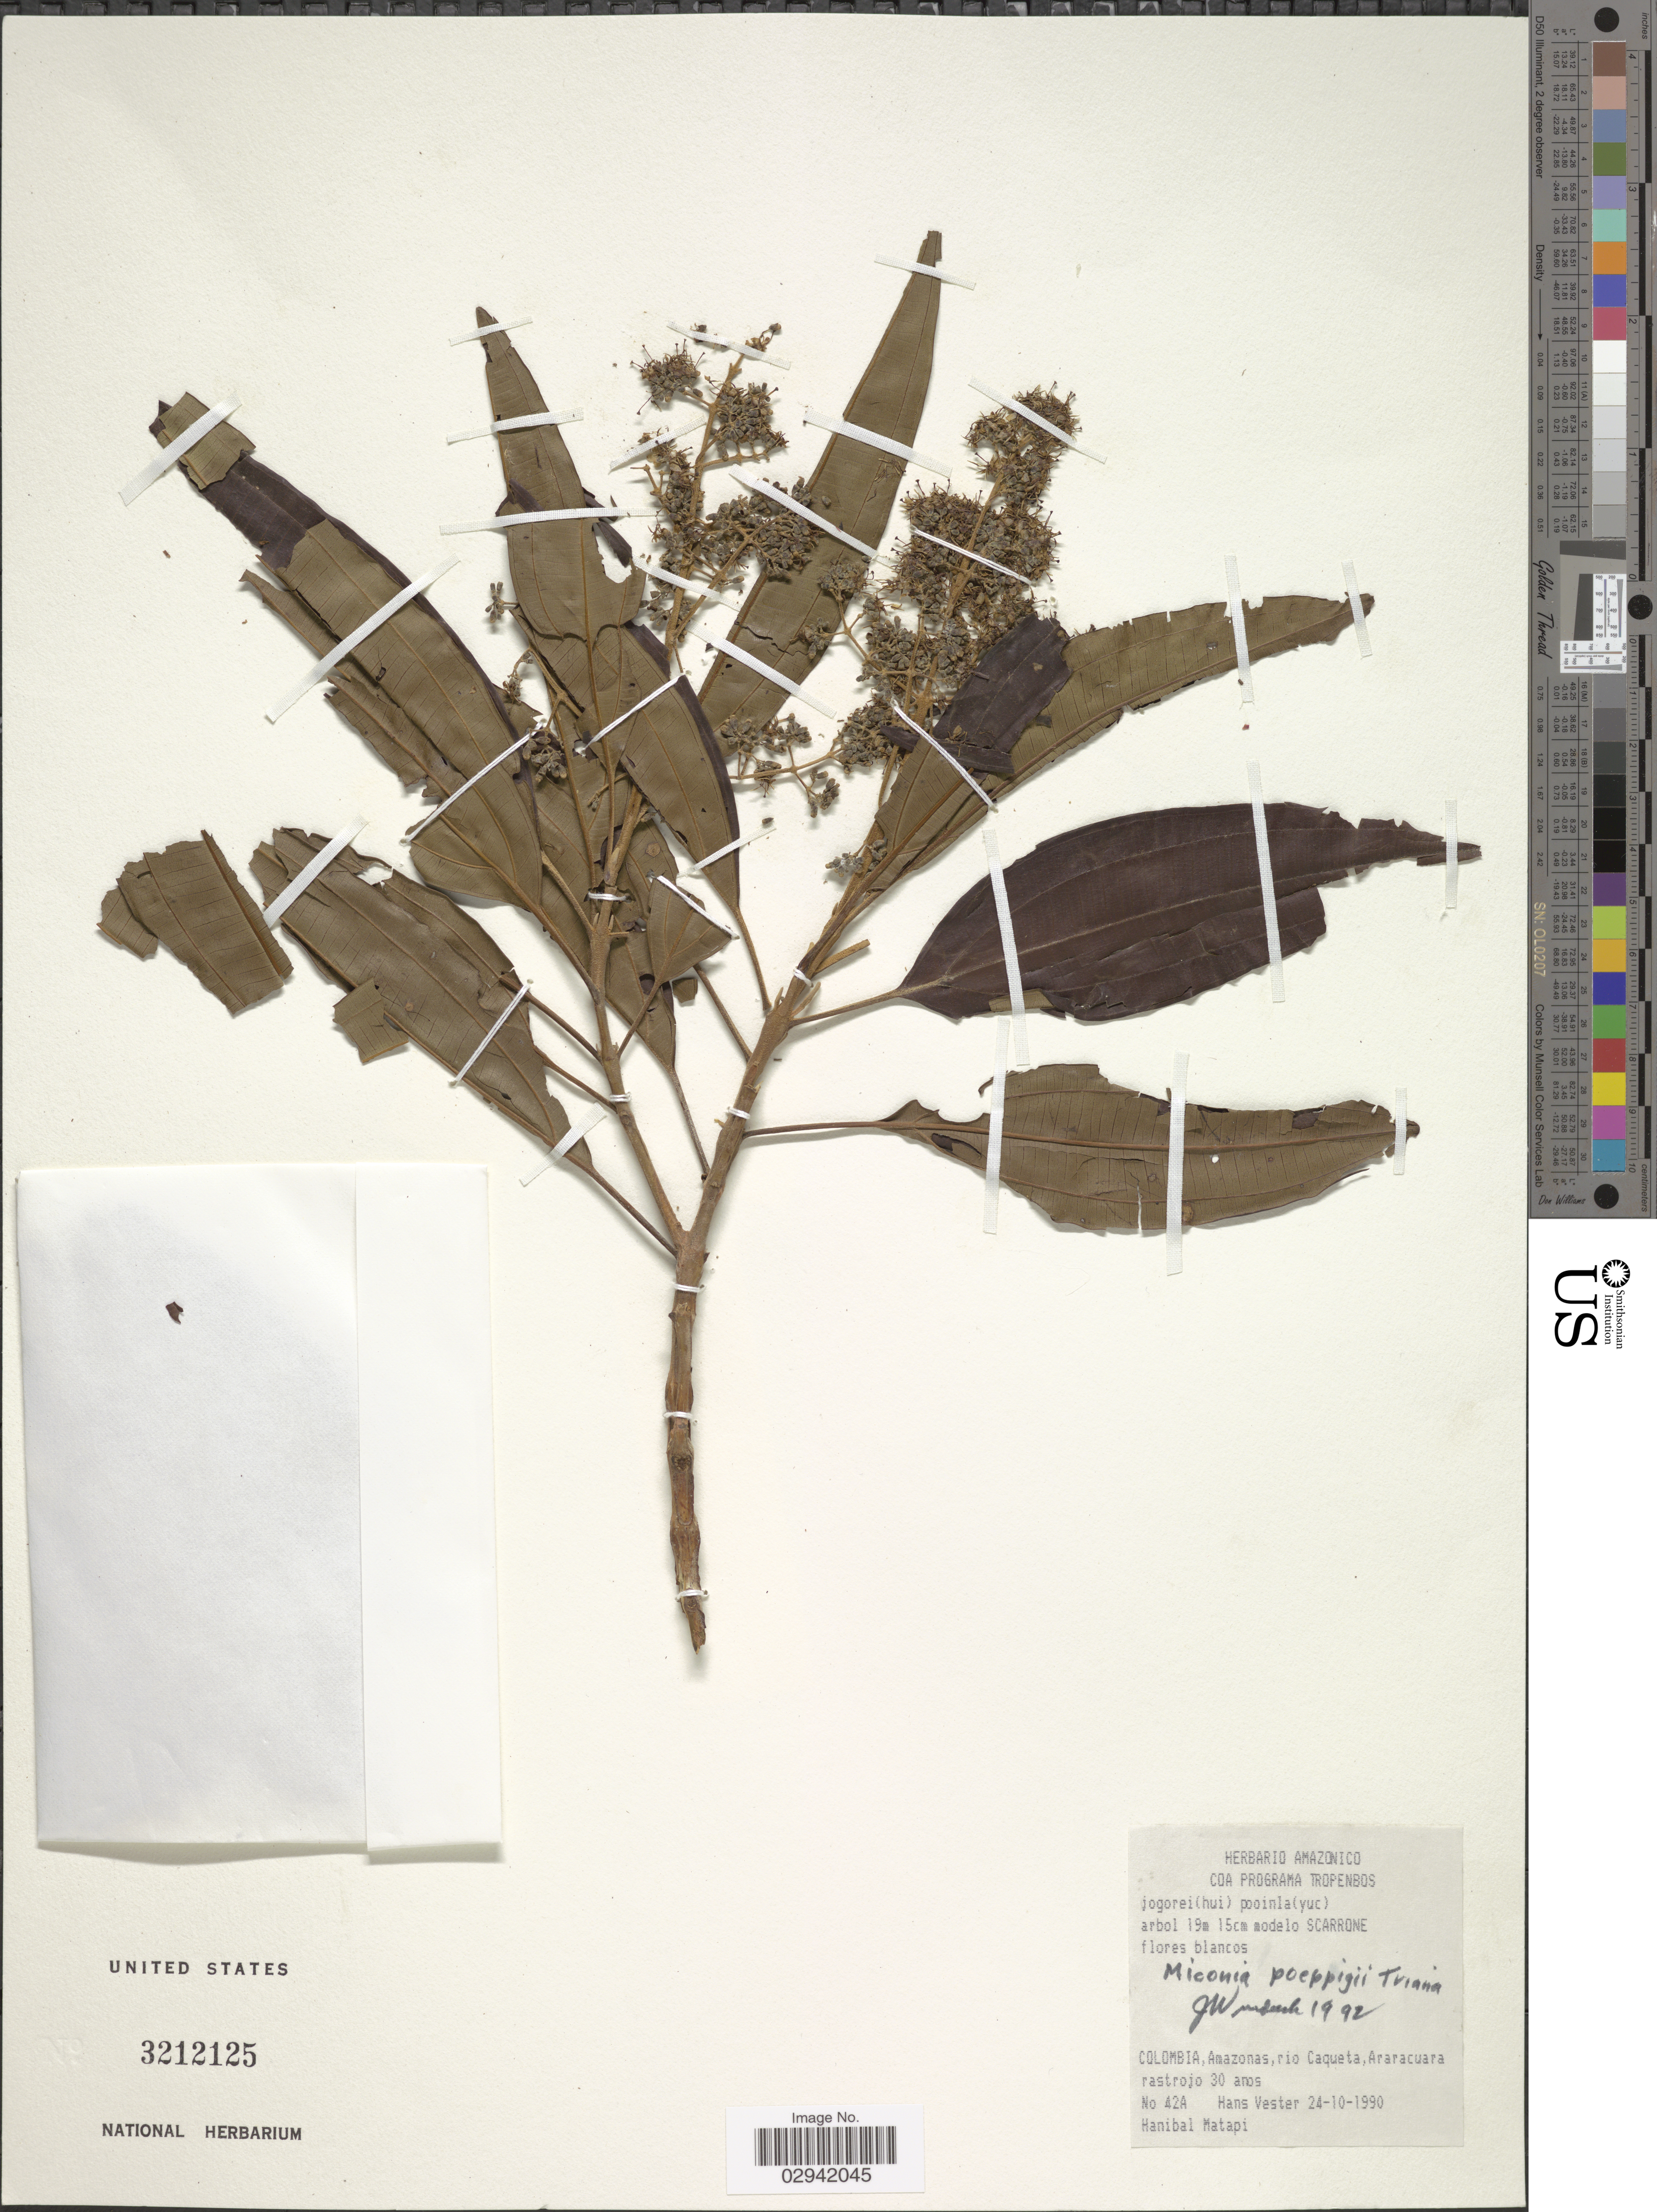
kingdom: Plantae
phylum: Tracheophyta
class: Magnoliopsida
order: Myrtales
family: Melastomataceae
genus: Miconia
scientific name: Miconia poeppigii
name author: Triana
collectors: H. Vester & H. Matapi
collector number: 42A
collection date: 1990-10-24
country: Colombia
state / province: Amazônas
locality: Rio Caqueta, Araracuara rastrojo 30 anos.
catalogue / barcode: US 3212125